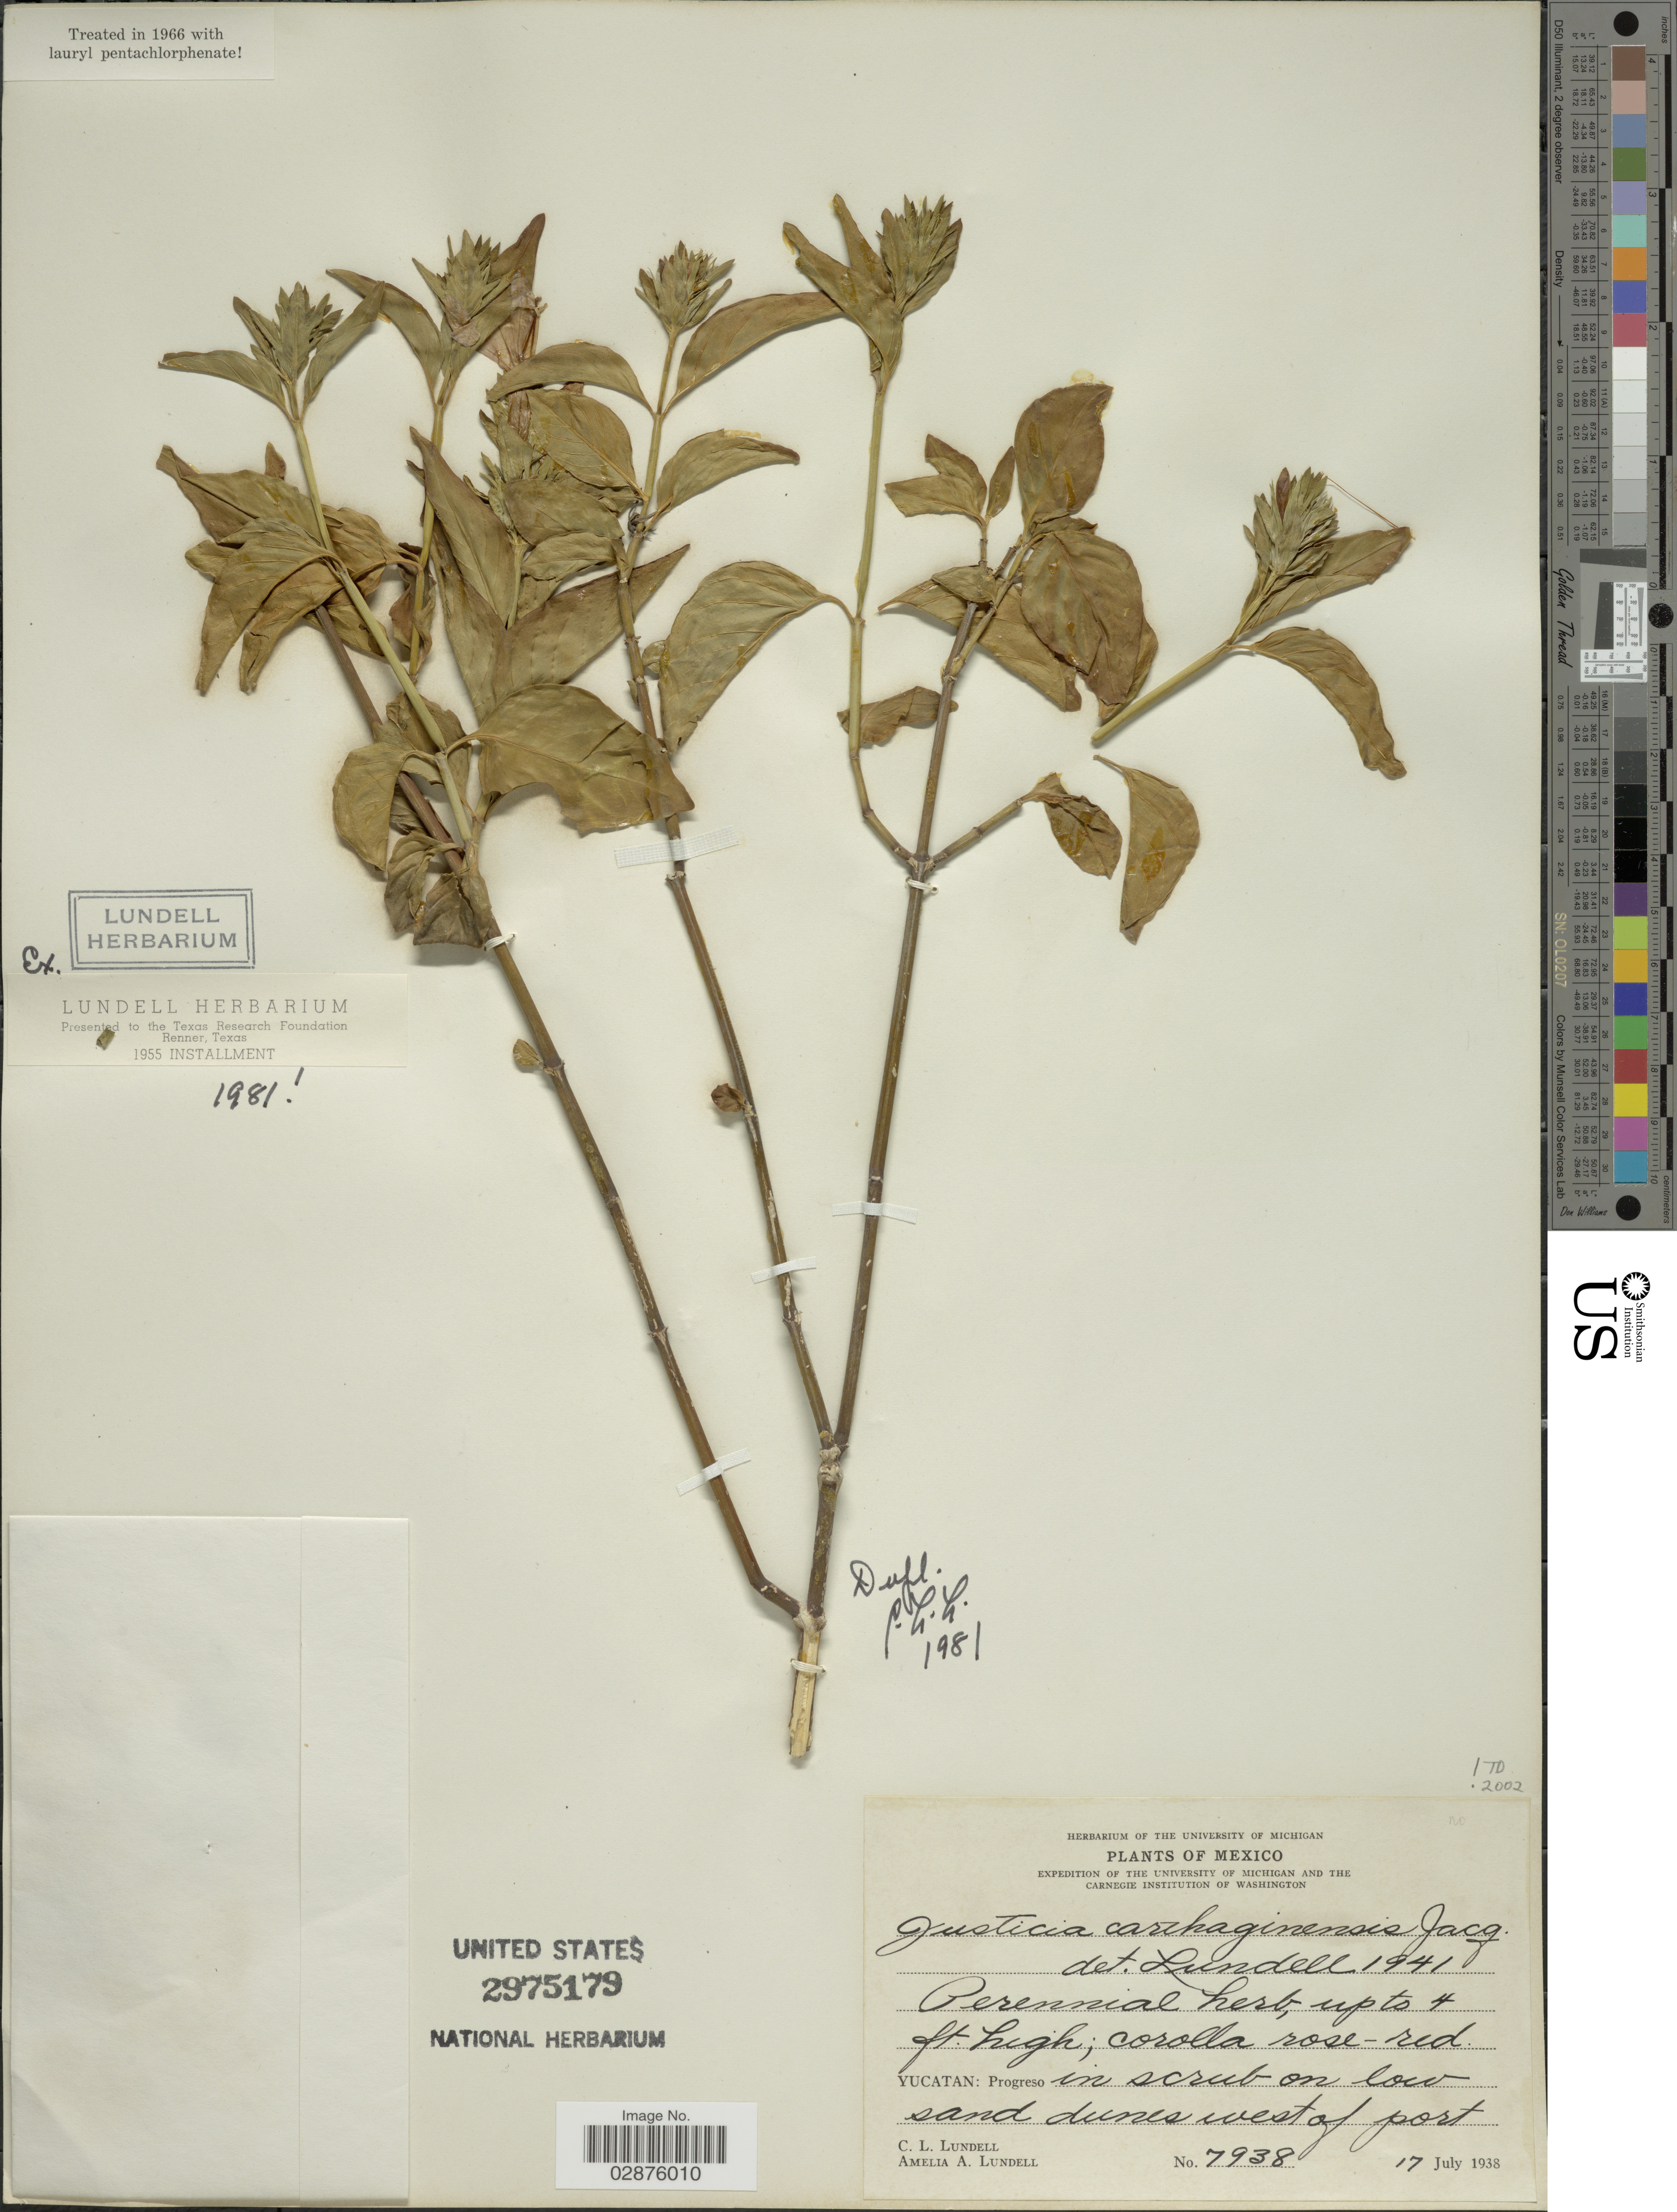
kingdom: Plantae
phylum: Tracheophyta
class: Magnoliopsida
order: Lamiales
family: Acanthaceae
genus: Justicia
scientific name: Justicia carthaginensis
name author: Jacq.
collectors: C. L. Lundell & A. A. Lundell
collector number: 7938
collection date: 1938-07-17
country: Mexico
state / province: Yucatán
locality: Progreso in scrub on low sand dunes west of port.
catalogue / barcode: US 2975179